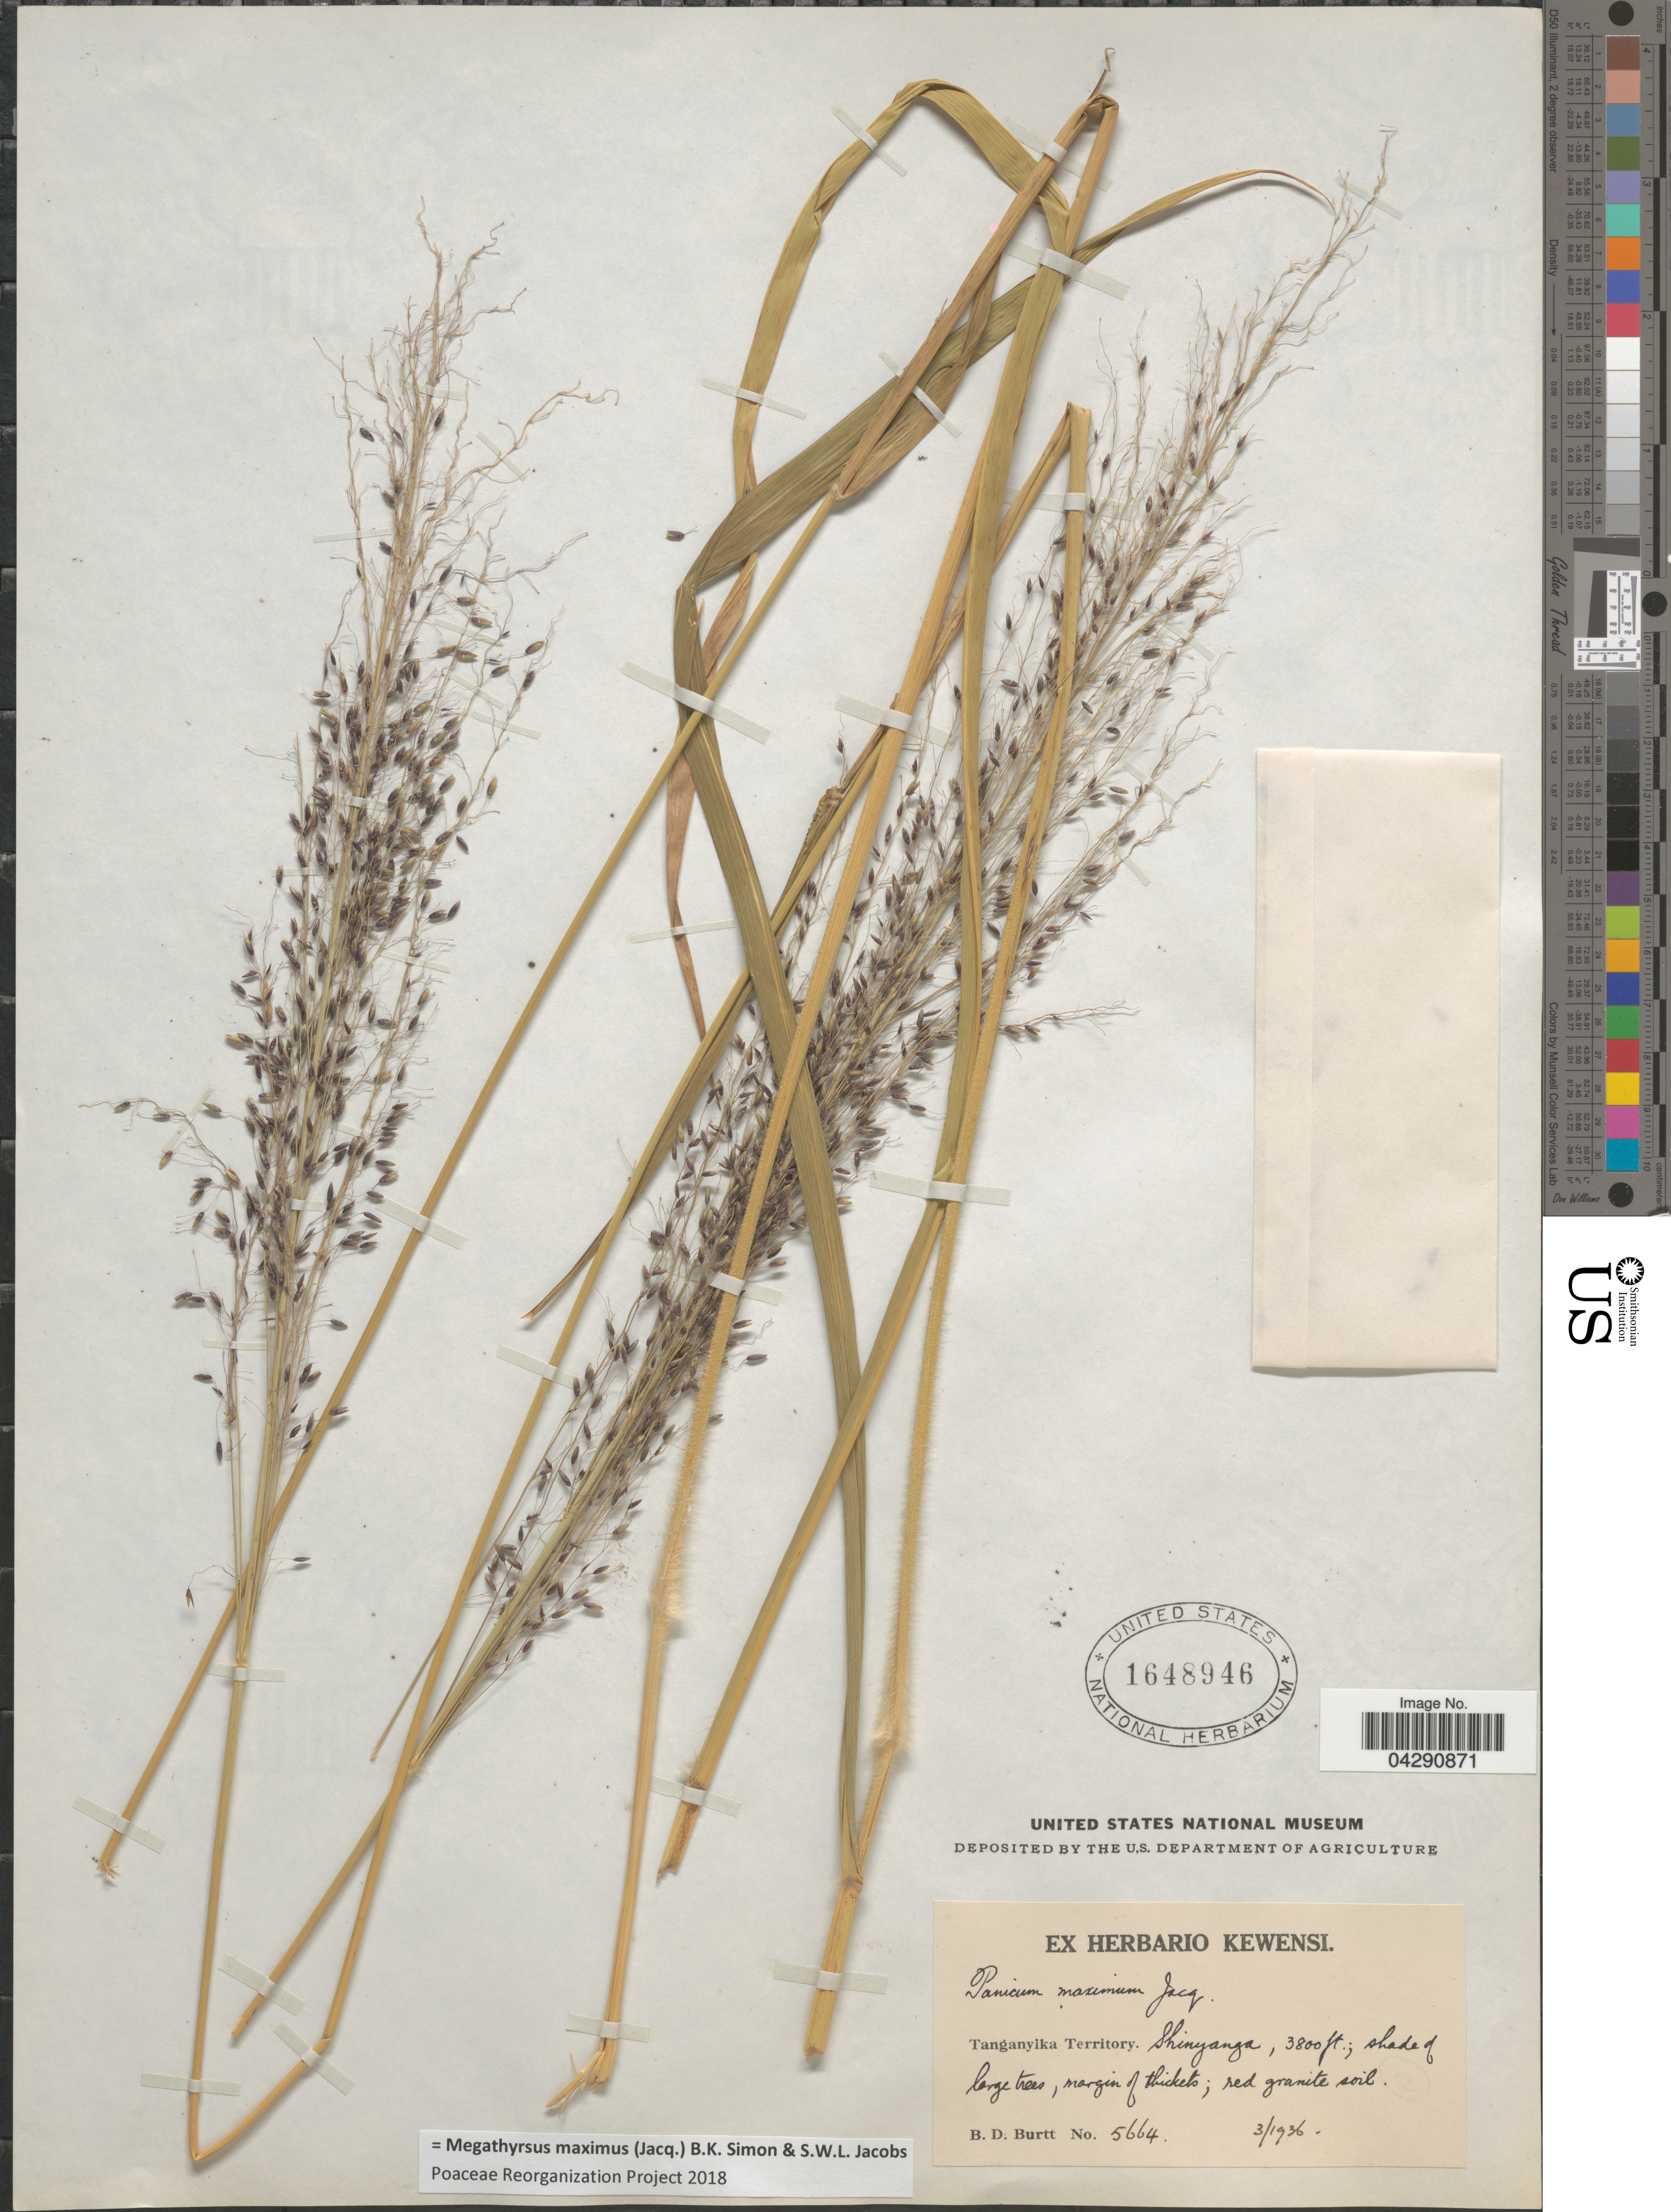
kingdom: Plantae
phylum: Tracheophyta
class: Liliopsida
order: Poales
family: Poaceae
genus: Megathyrsus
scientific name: Megathyrsus maximus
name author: (Jacq.) B.K. Simon & S.W.L. Jacobs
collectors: B. D. Burtt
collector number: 5664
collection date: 1936-03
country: Tanzania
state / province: Shinyanga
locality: Tanganyika Territory.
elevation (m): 1158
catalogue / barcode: US 1648946